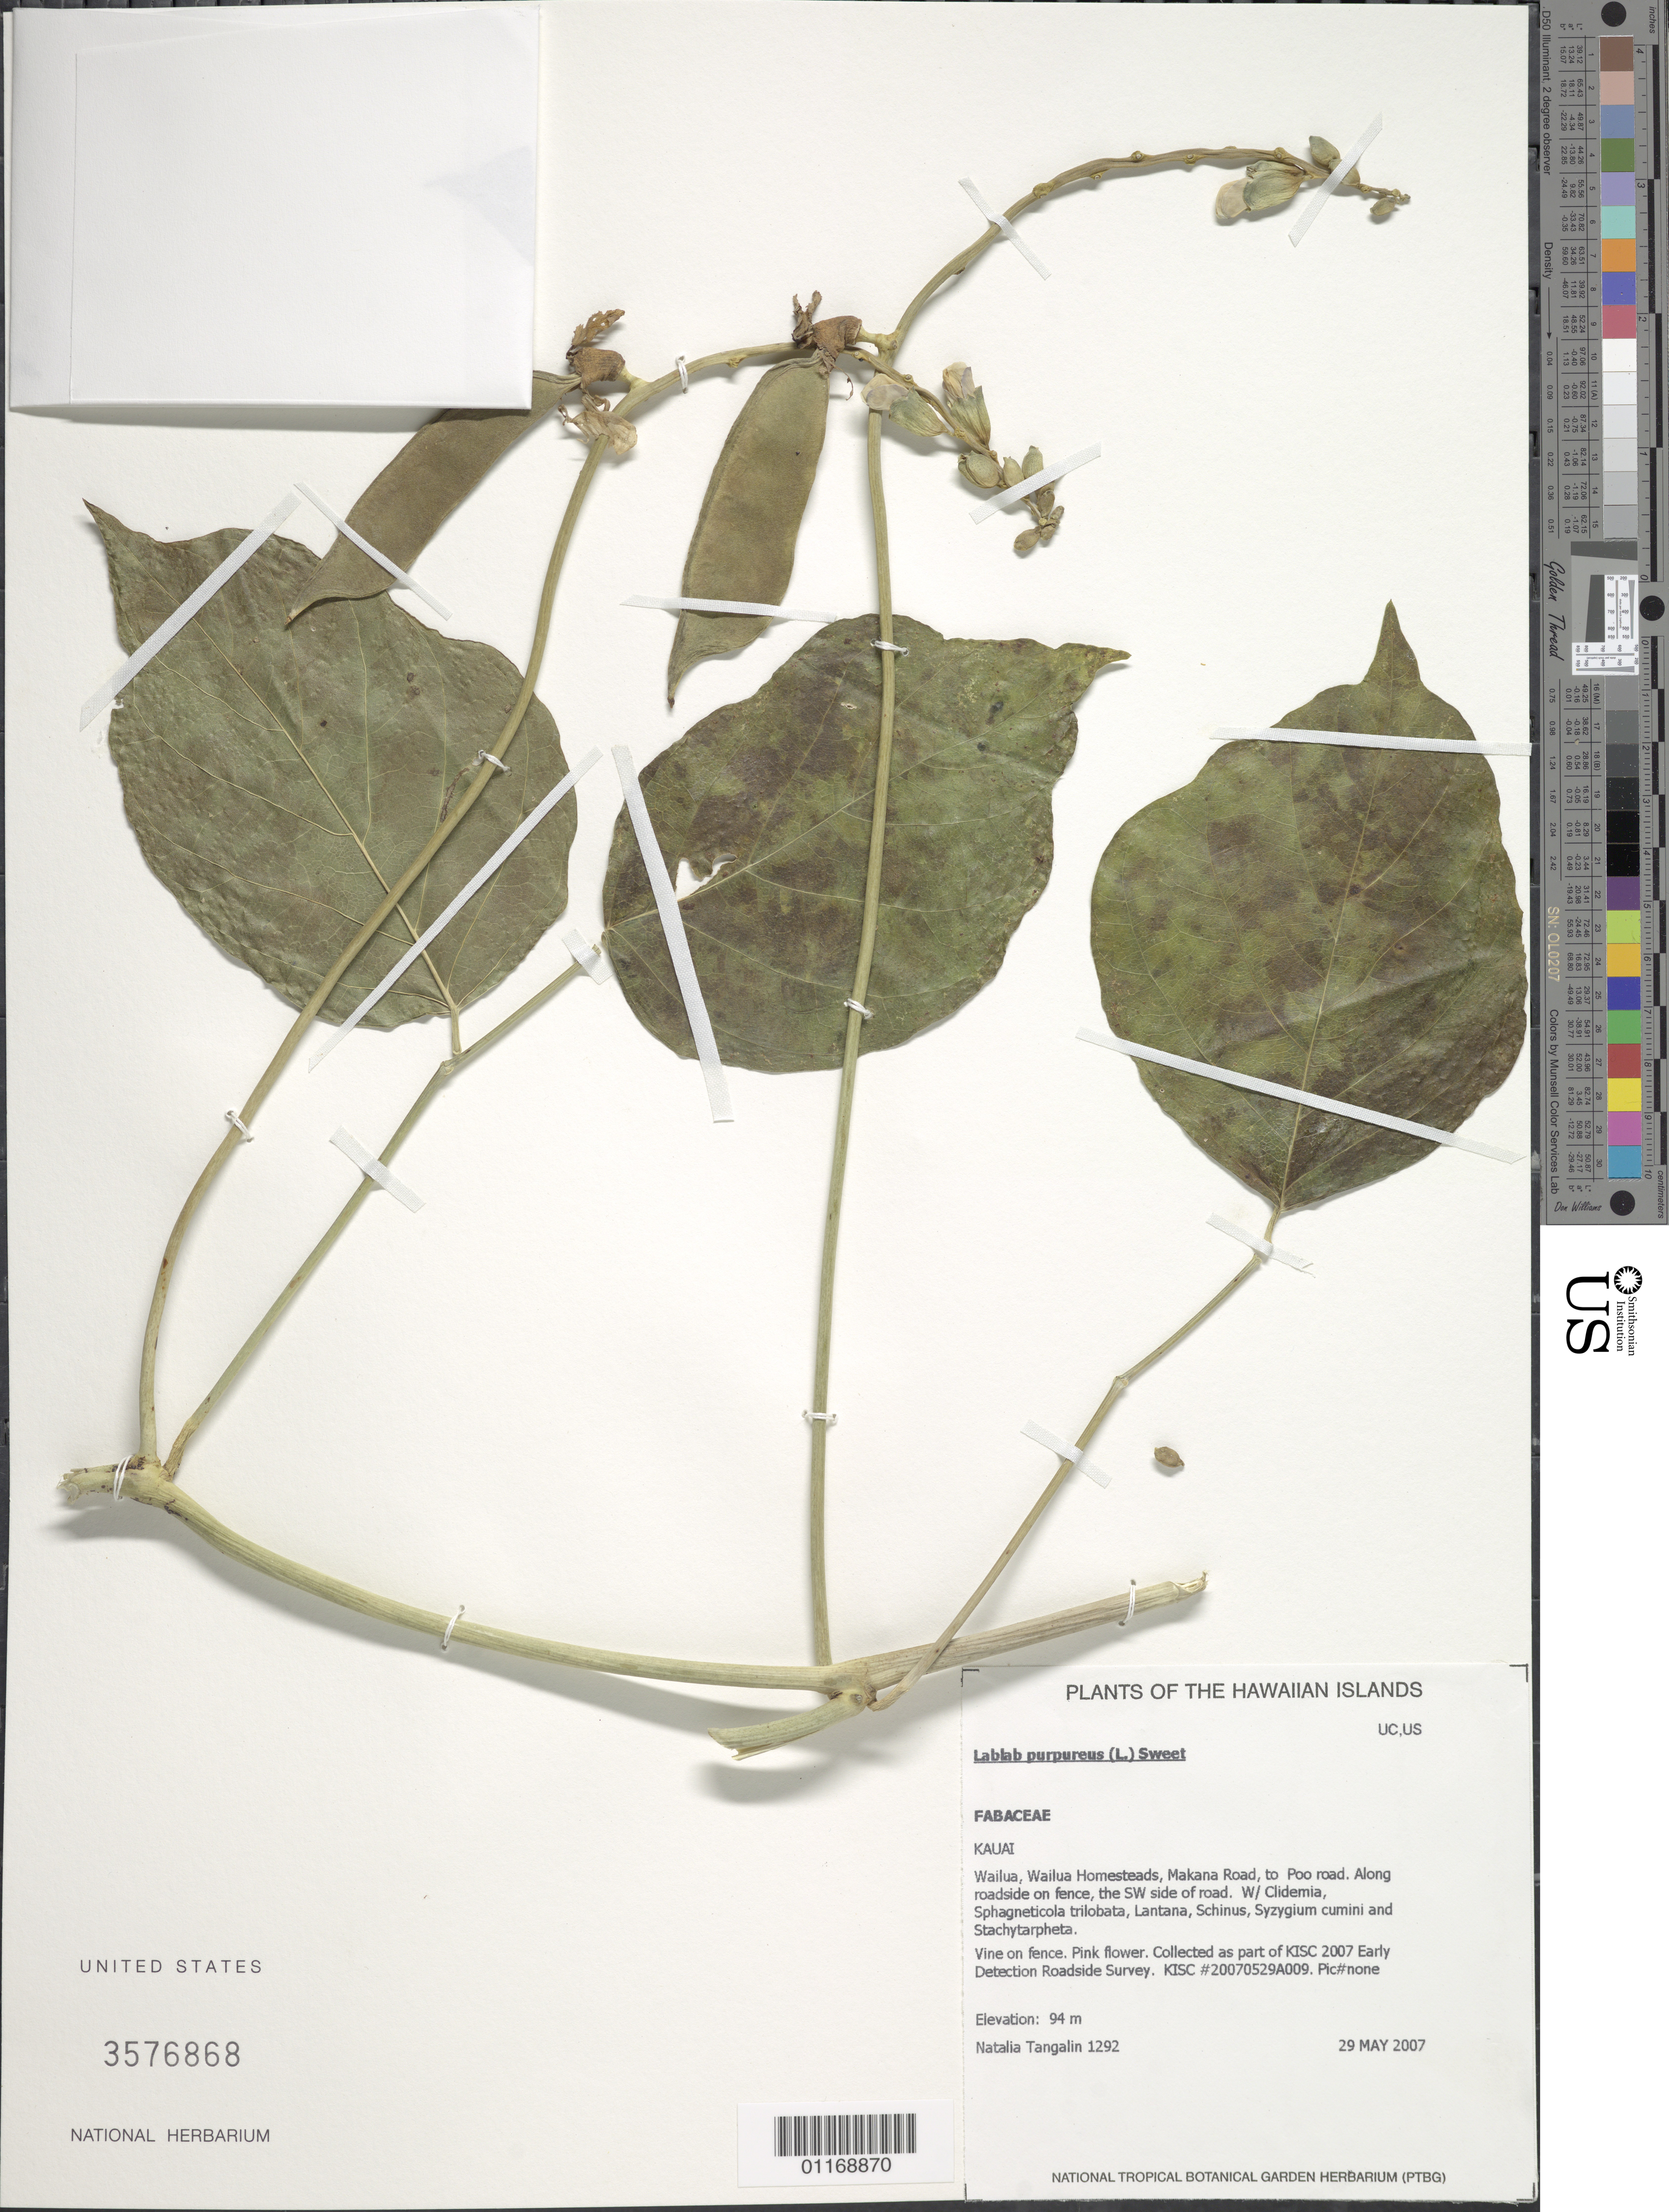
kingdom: Plantae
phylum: Tracheophyta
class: Magnoliopsida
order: Fabales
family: Fabaceae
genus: Lablab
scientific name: Lablab purpureus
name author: (L.) Sweet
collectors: N. Tangalin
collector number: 1292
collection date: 2007-05-29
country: United States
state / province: Hawaii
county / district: Kauai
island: Kaua'i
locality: Wailua, Wailua Homesteads, Makana Road, to Poo road. SW side of road.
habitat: Along roadside on fence.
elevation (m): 94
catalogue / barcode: US 3576868